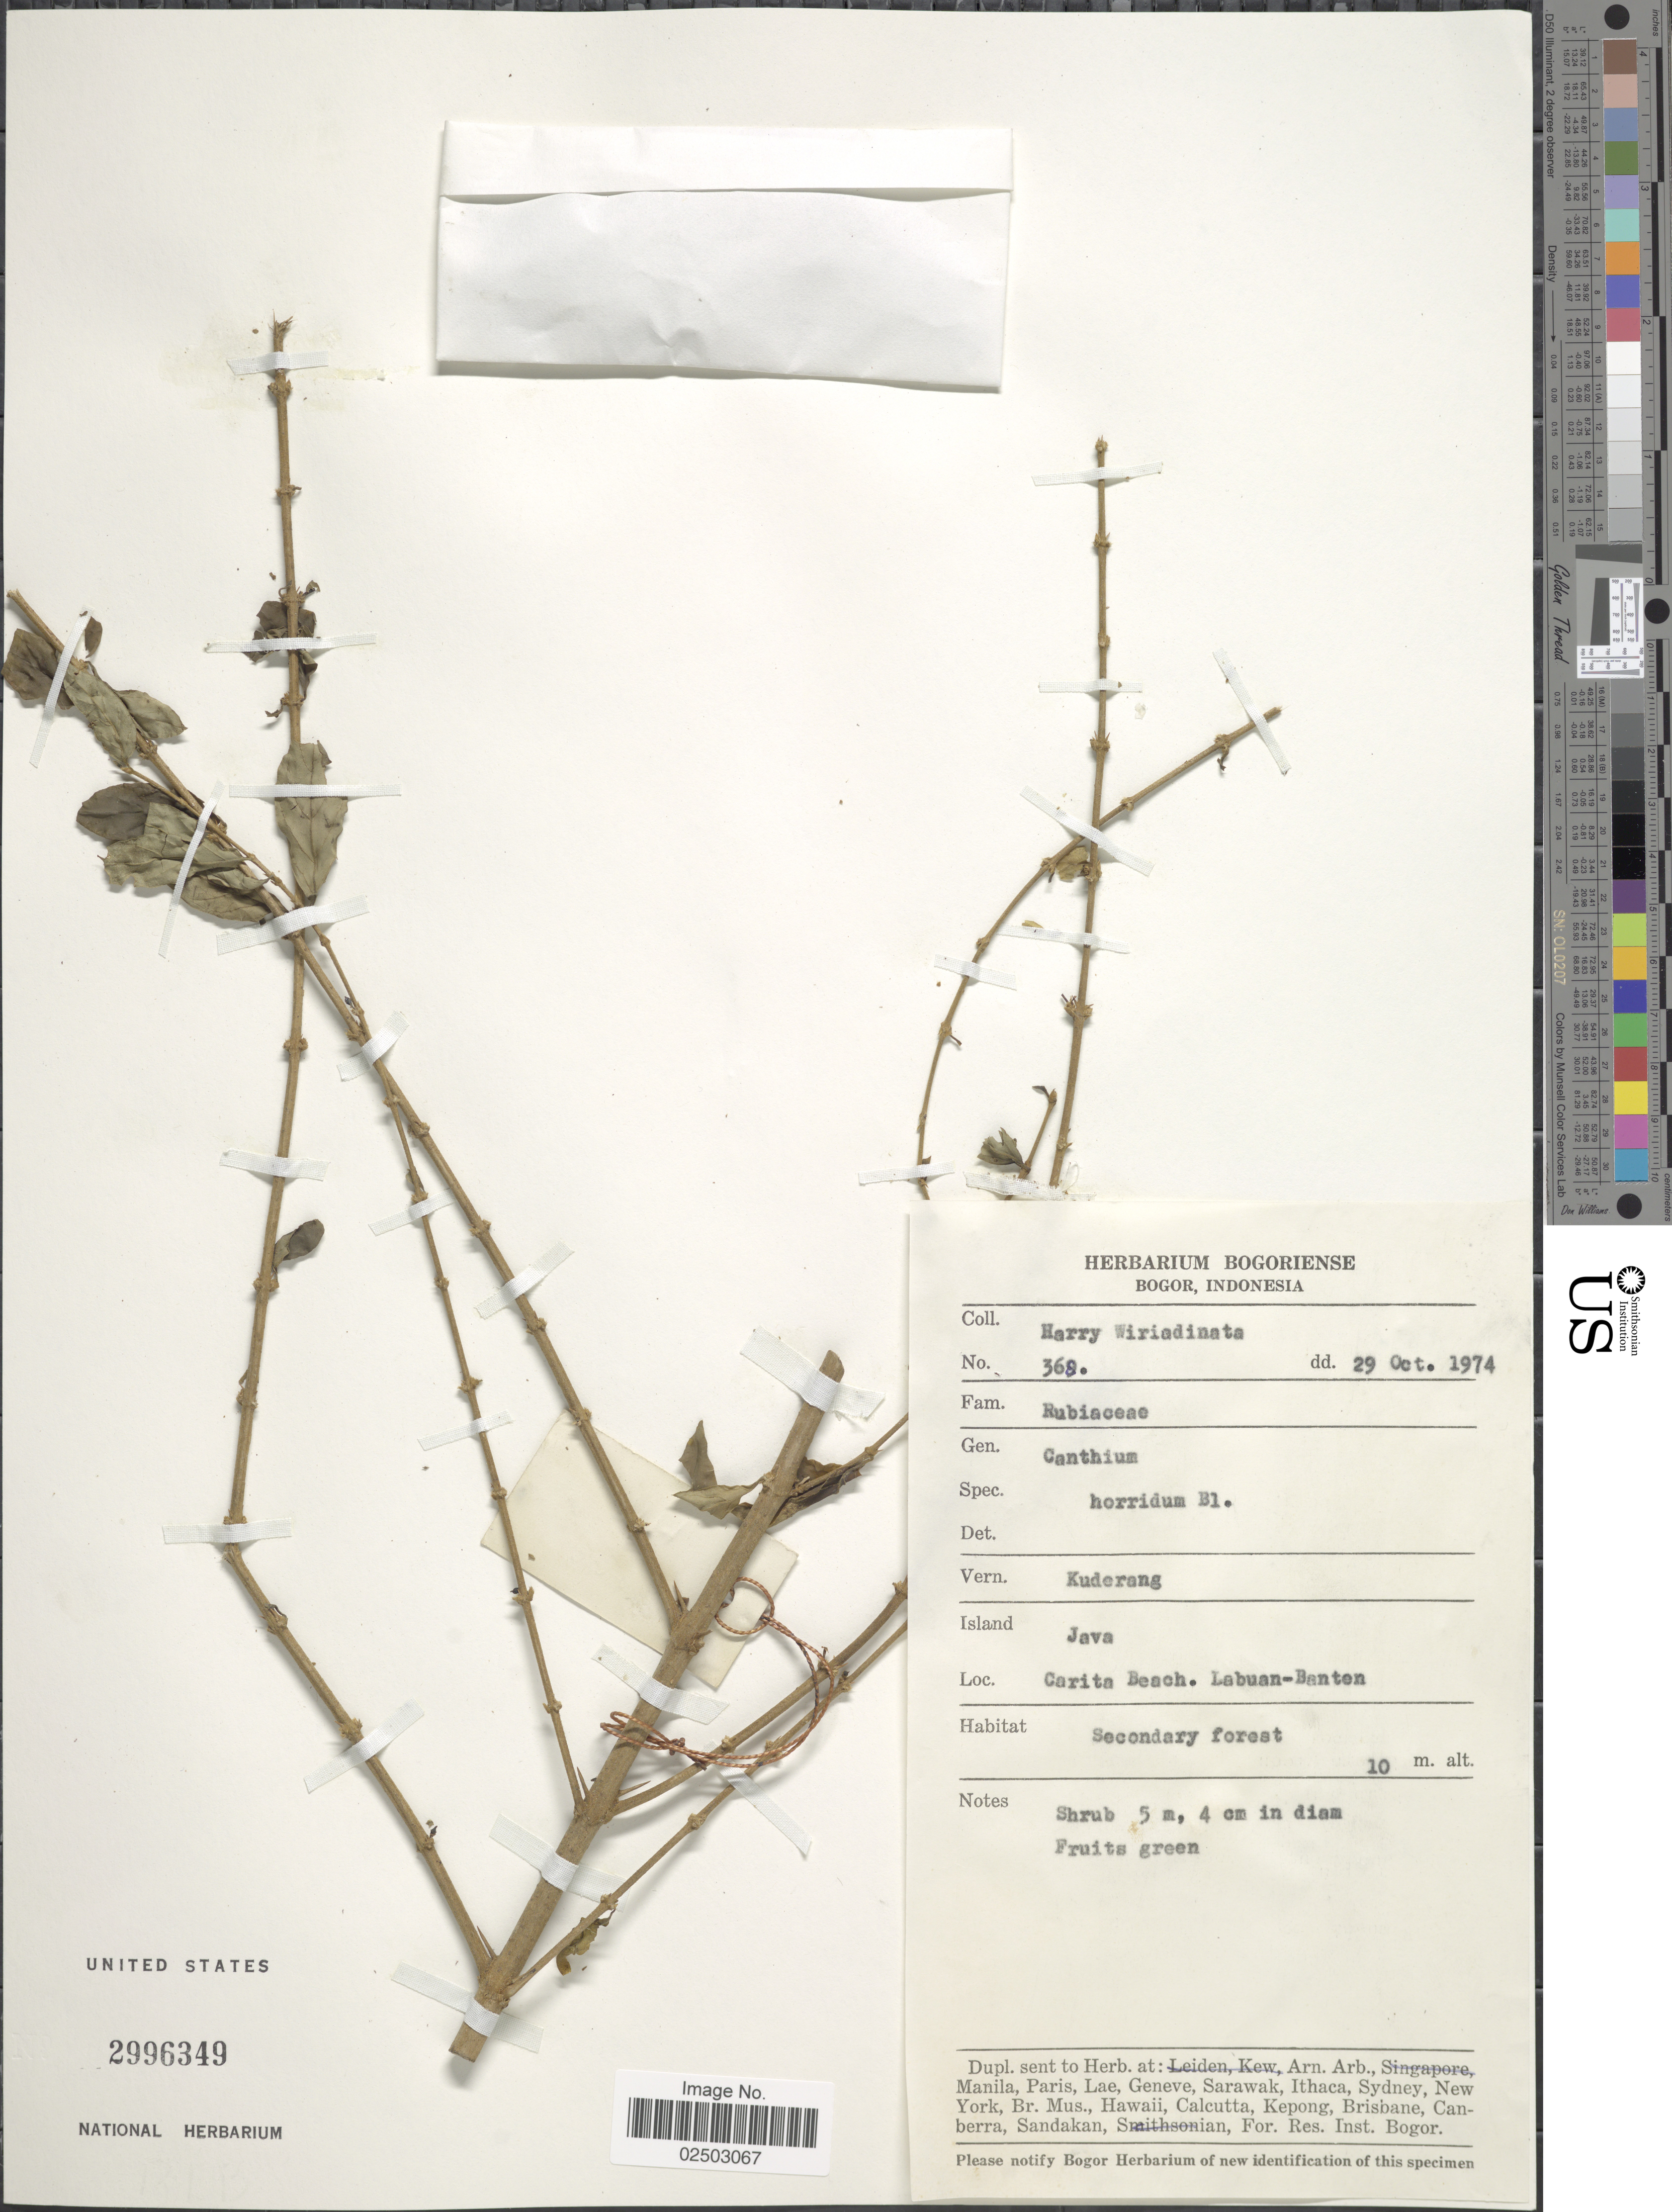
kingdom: Plantae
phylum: Tracheophyta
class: Magnoliopsida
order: Gentianales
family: Rubiaceae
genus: Canthium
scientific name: Canthium horridum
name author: Blume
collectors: H. Wiriadanata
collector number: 368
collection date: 1974-10-29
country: Indonesia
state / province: Java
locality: Island Java, Carita Beach, Labuan-Banten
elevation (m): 10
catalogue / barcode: US 2996349